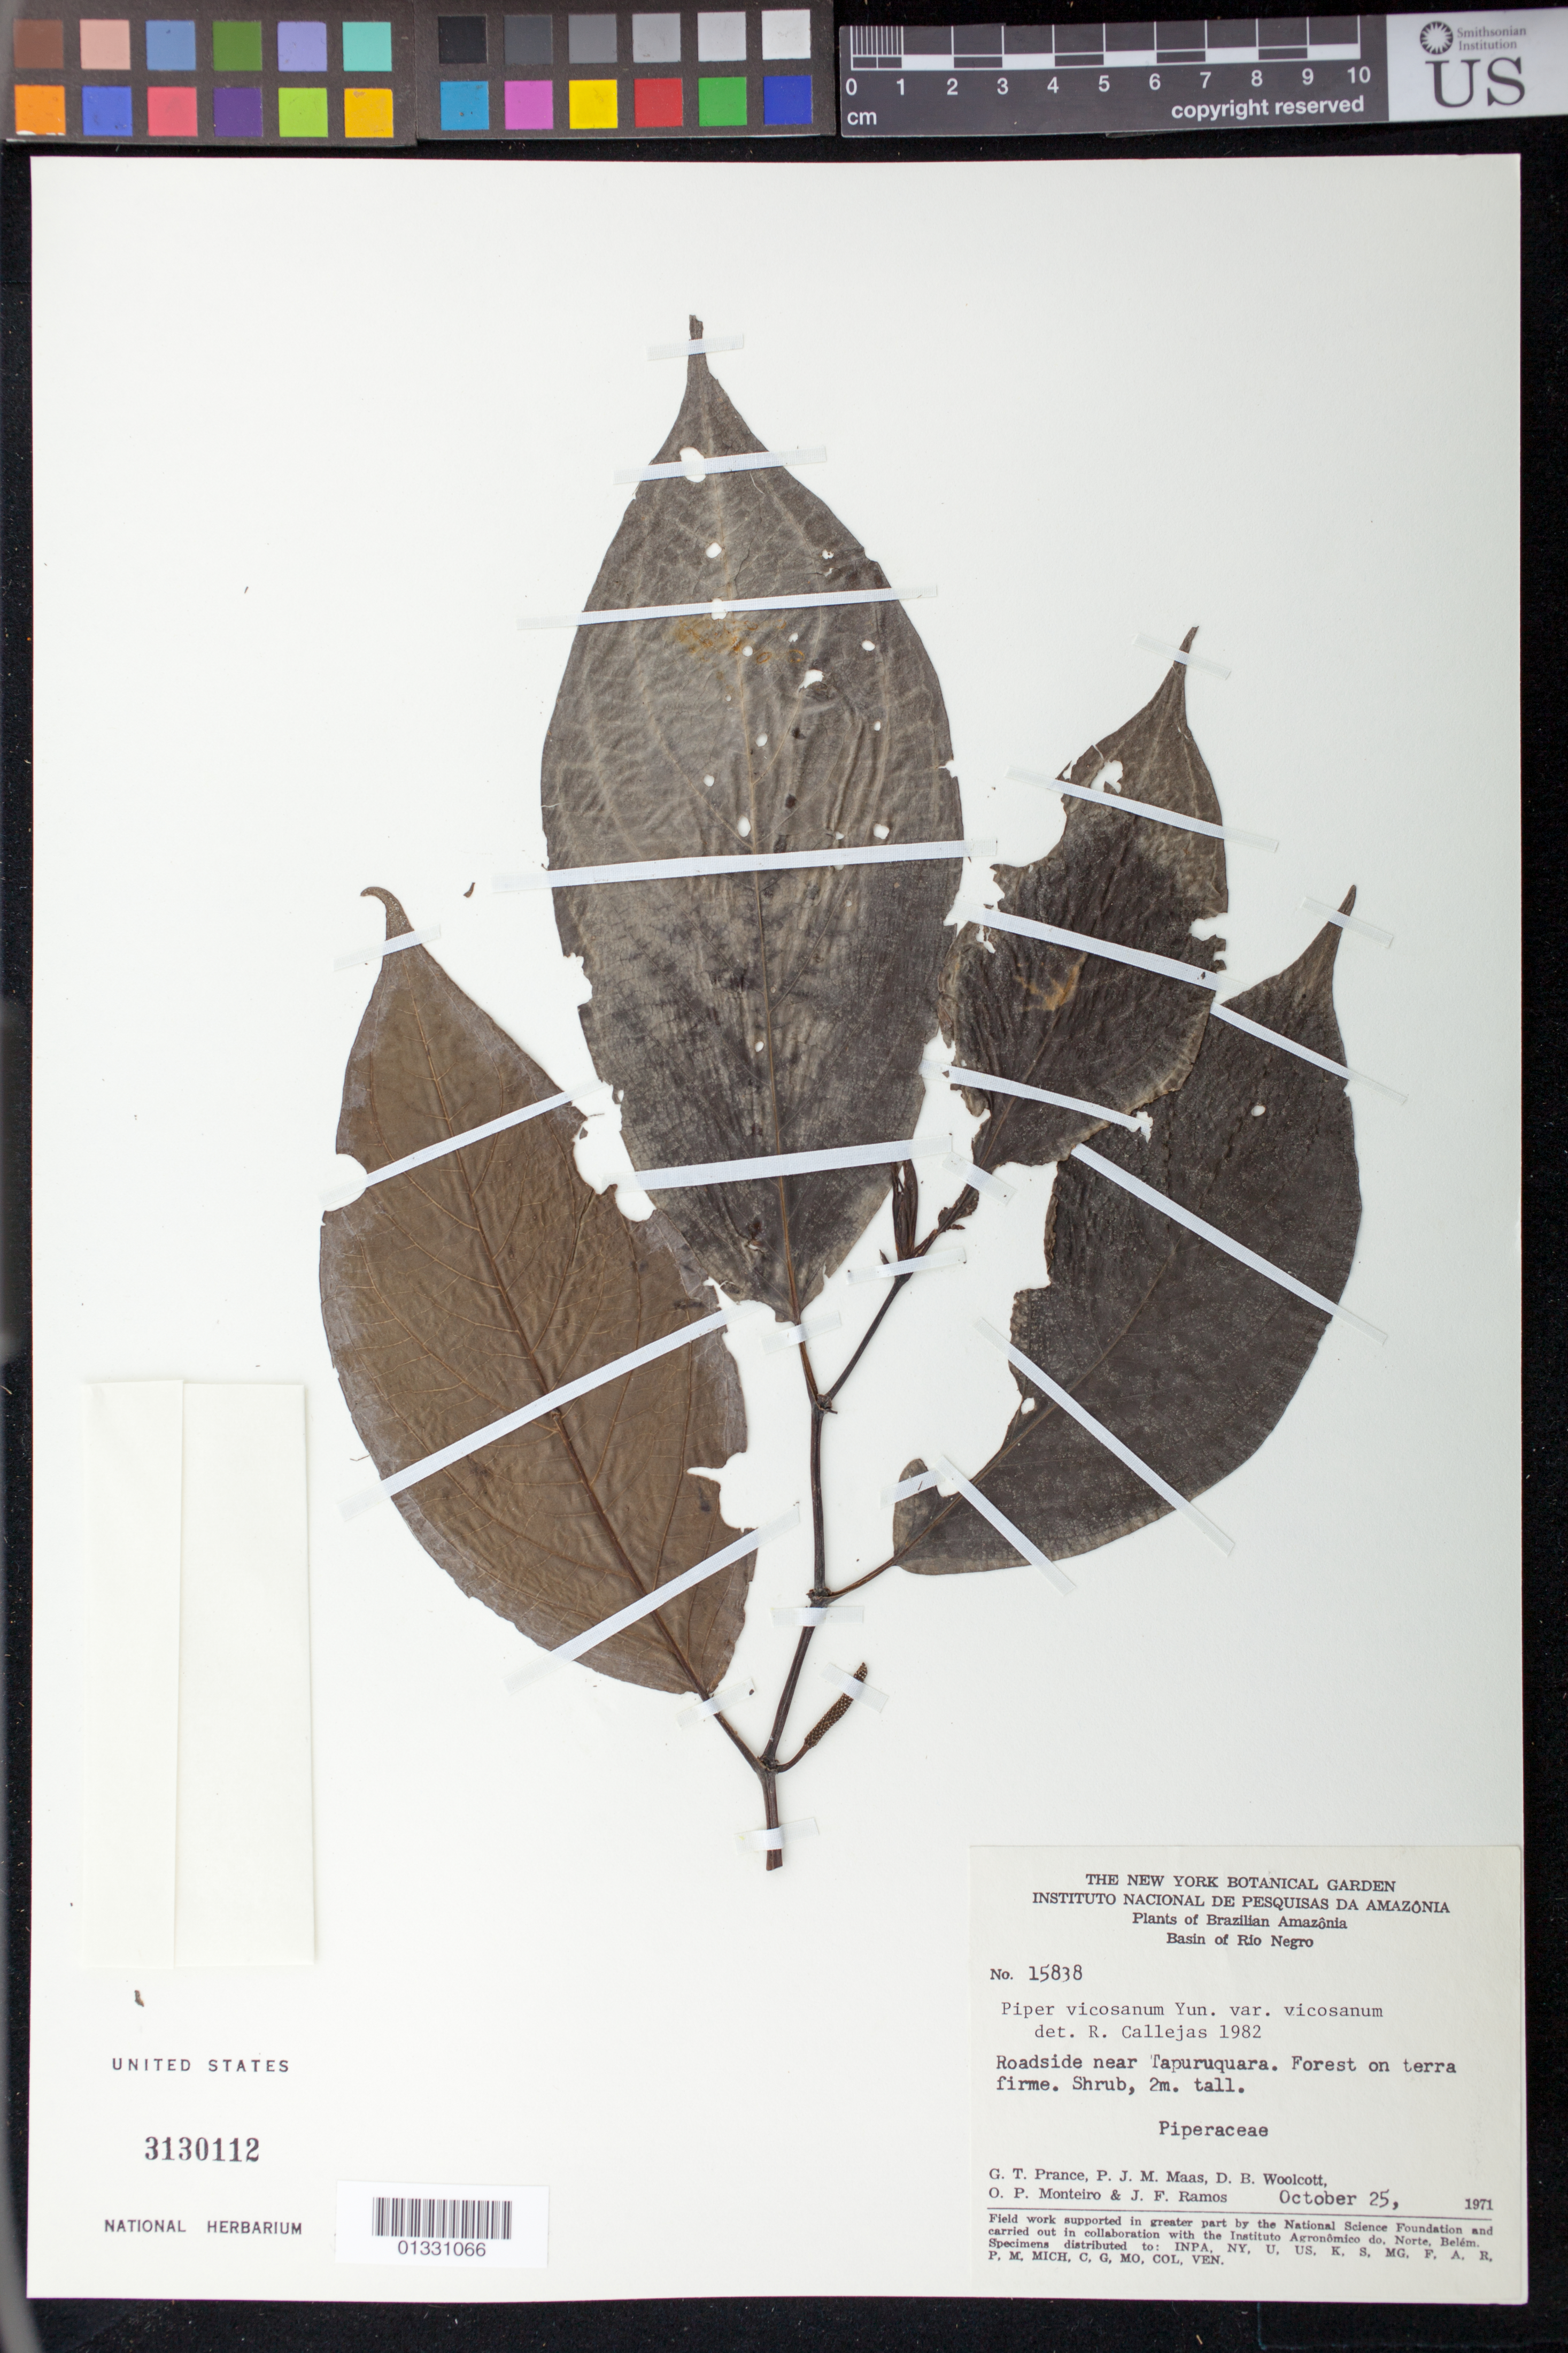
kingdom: Plantae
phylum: Tracheophyta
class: Magnoliopsida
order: Piperales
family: Piperaceae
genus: Piper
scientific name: Piper vicosanum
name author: Yunck.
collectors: G. T. Prance, P. Maas, D. B. Woolcott, O. P. Monteiro & J. F. Ramos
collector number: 15838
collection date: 1971-10-25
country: Brazil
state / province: Amazonas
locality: Roadside near Tapuruquara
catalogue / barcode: US 3130112